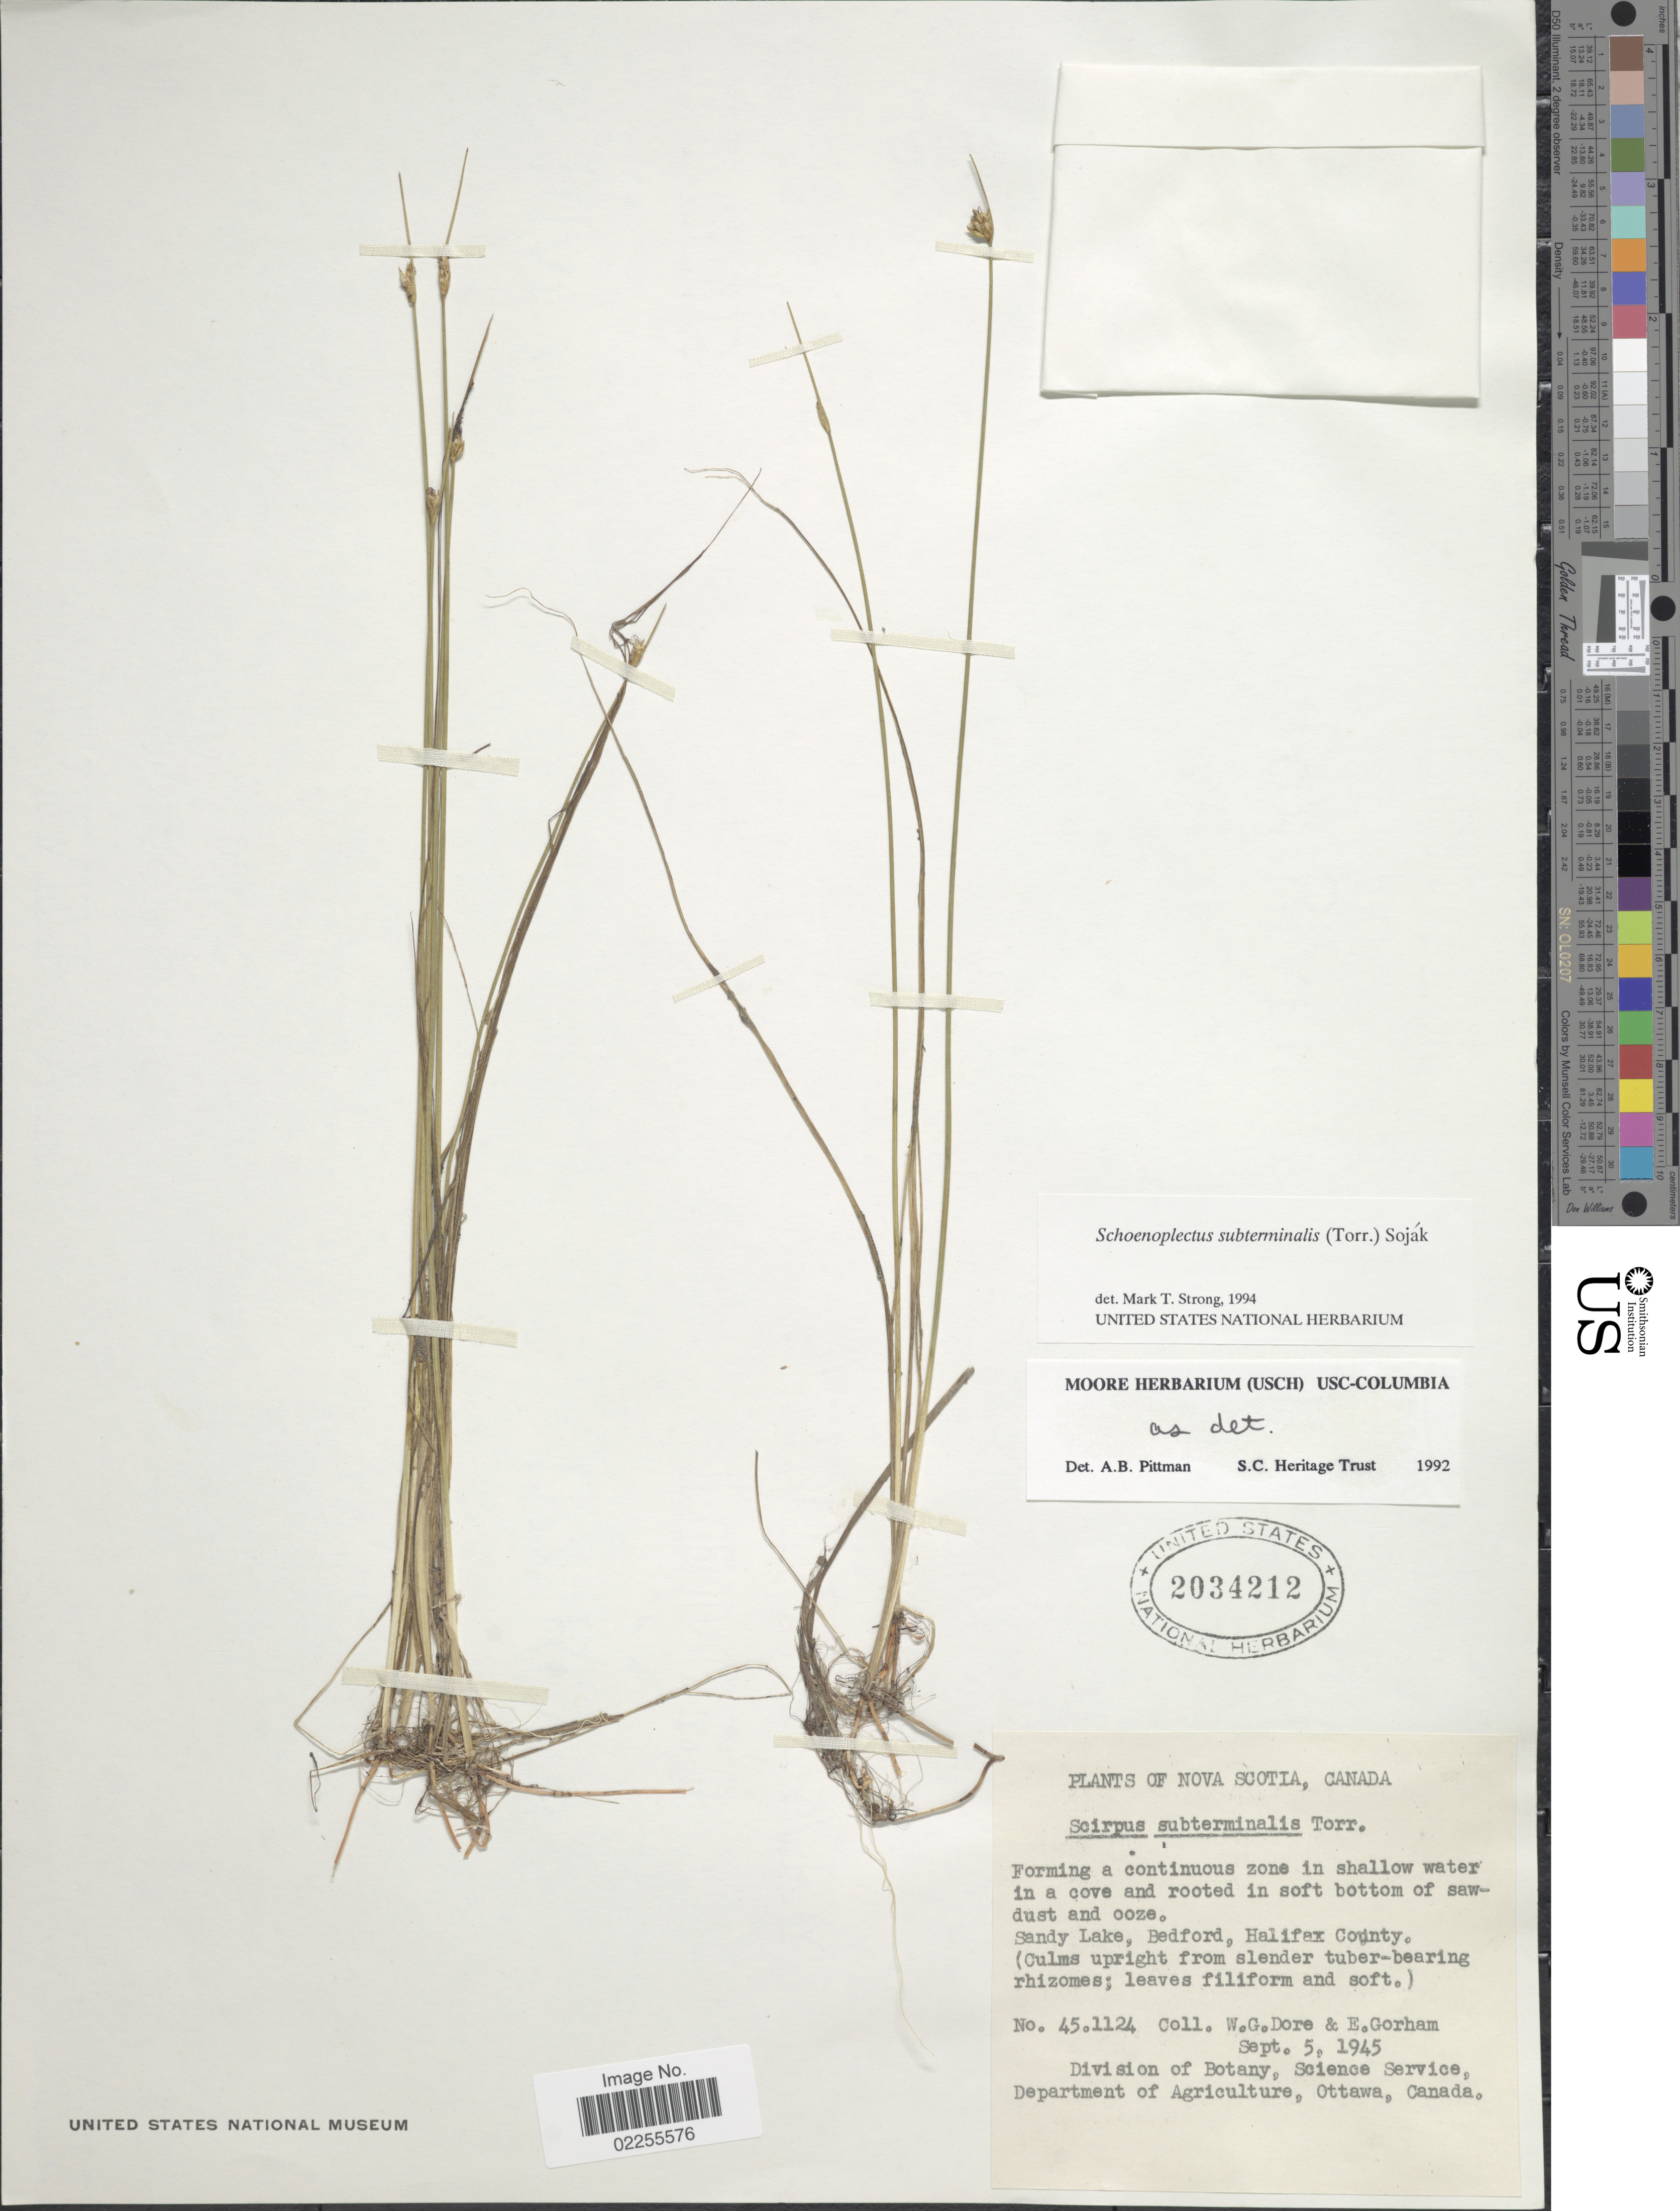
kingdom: Plantae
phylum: Tracheophyta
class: Liliopsida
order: Poales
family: Cyperaceae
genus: Schoenoplectus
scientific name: Schoenoplectus subterminalis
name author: (Torr.) Soják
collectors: W. Dore & E. Gorham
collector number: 451124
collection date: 1945-09-05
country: Canada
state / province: Nova Scotia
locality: Sandy Lake, Bedford, Halifax County.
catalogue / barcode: US 2034212